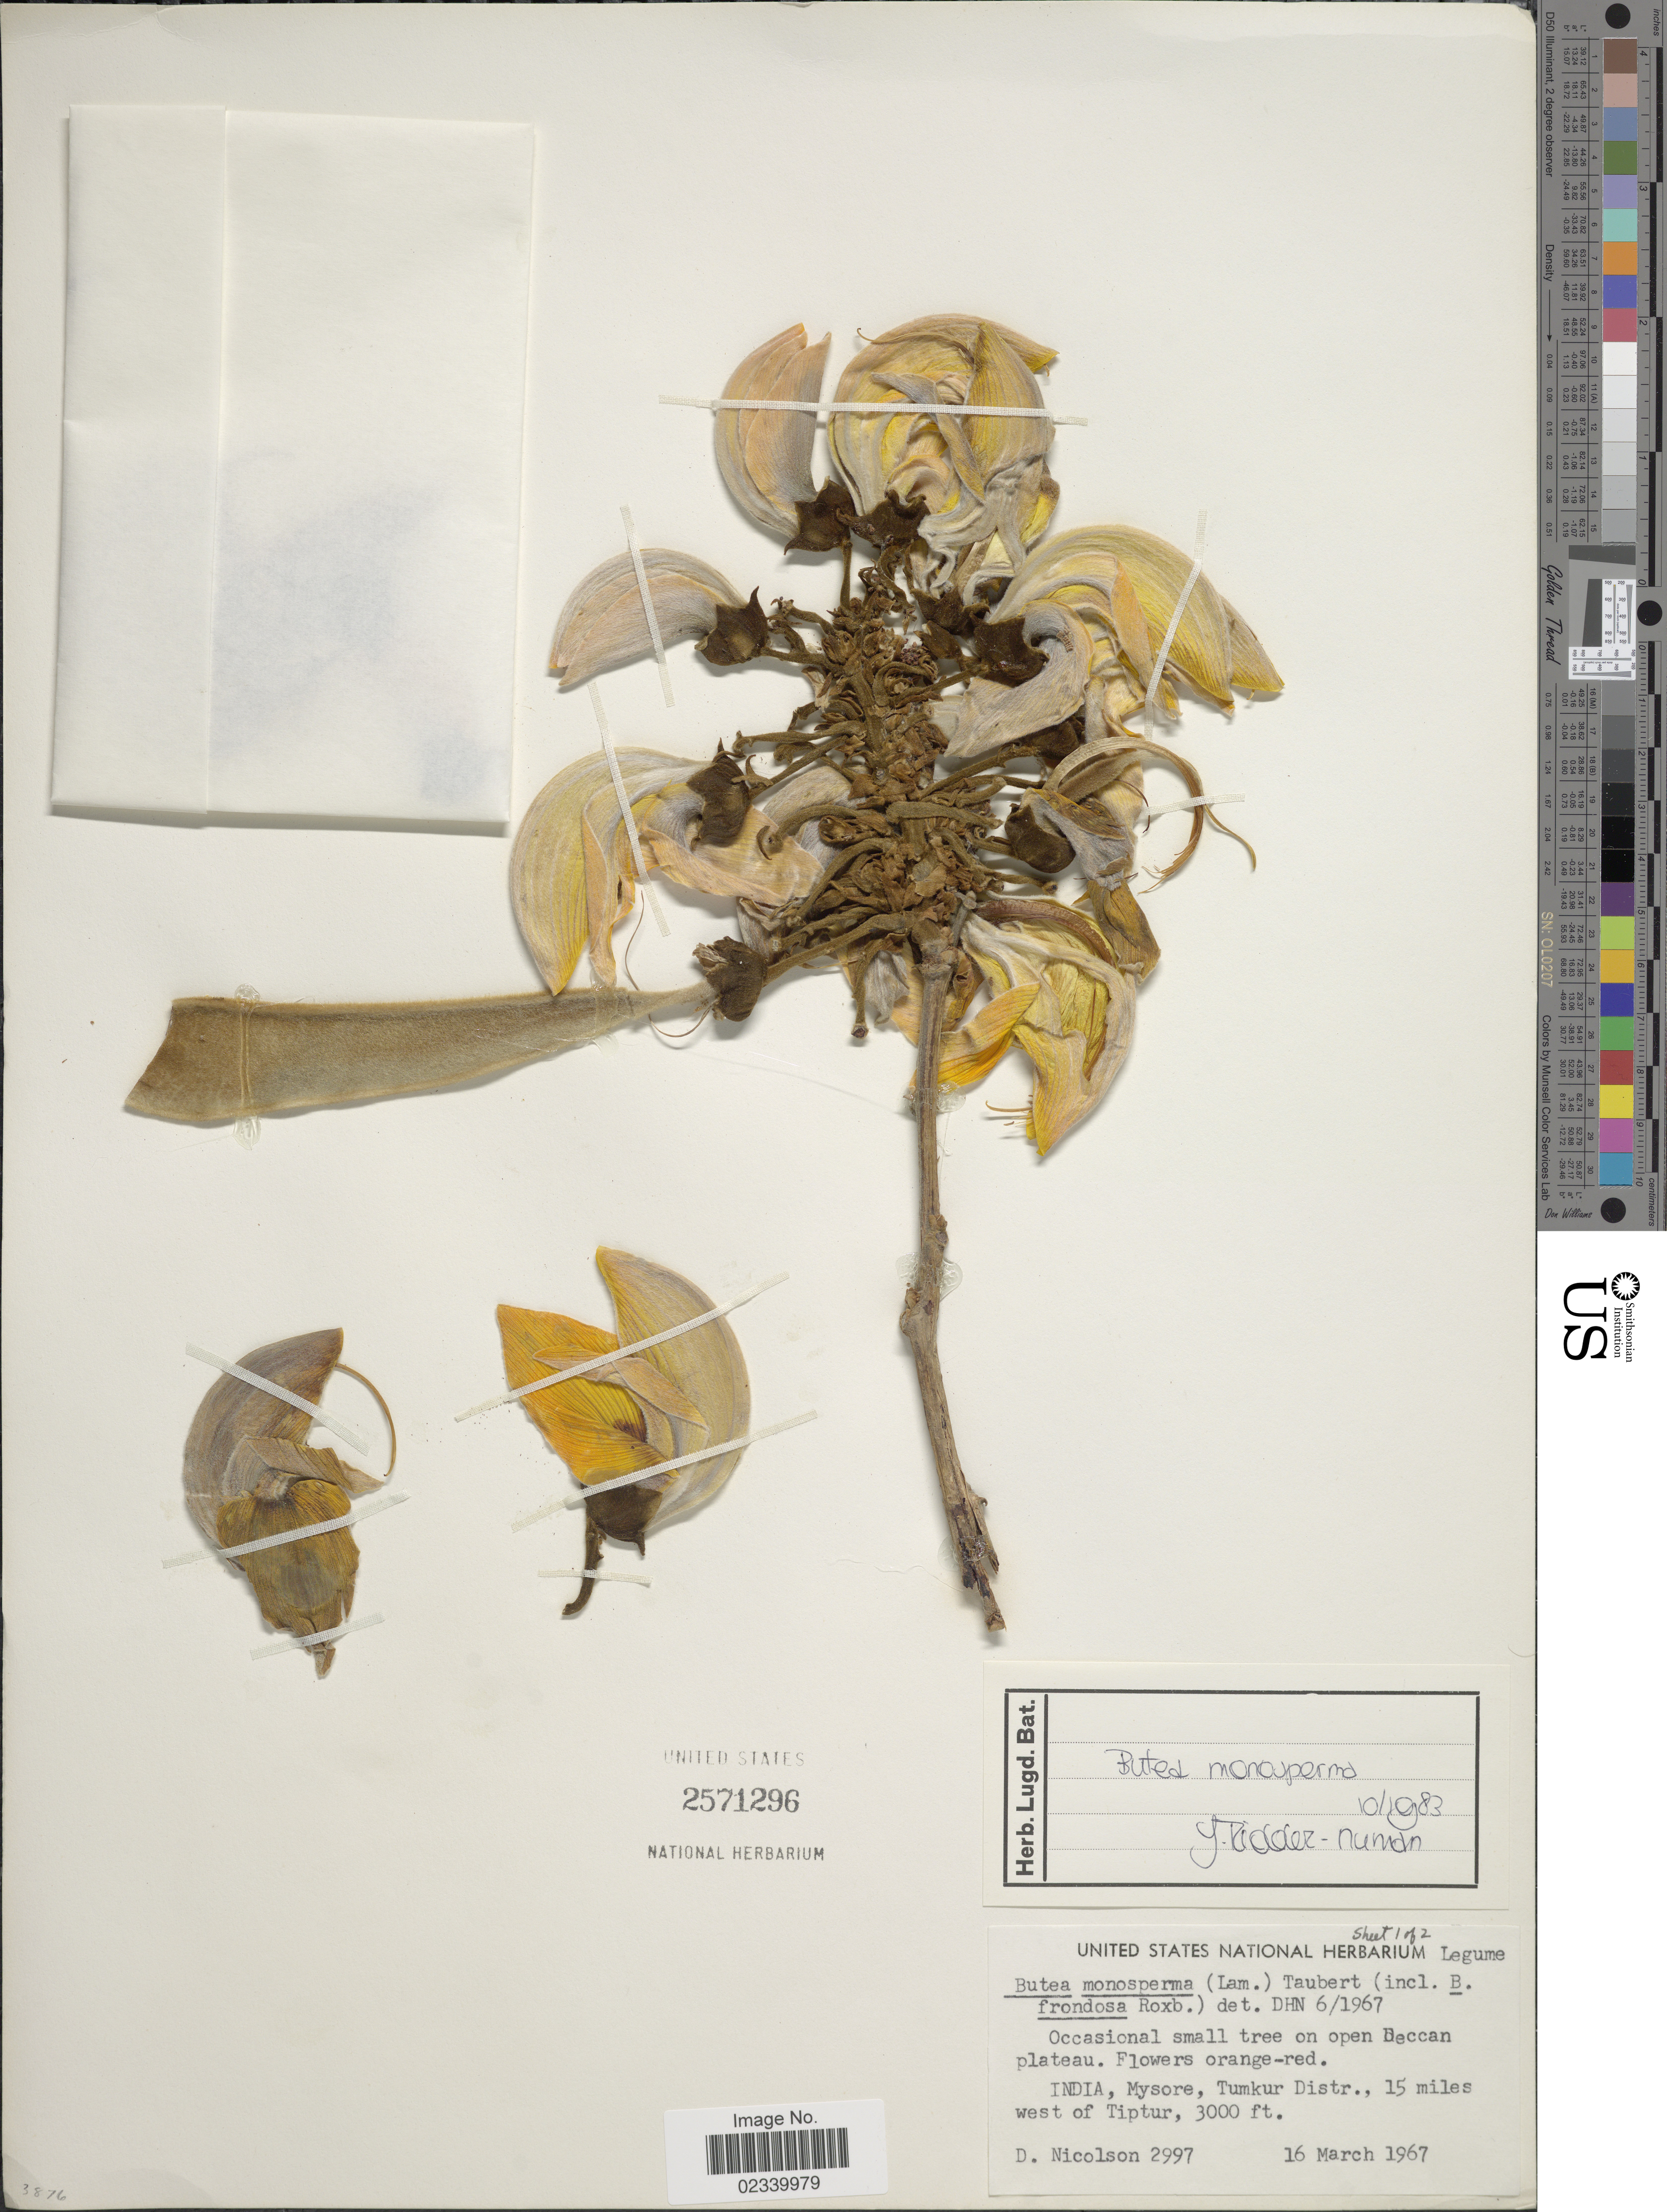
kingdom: Plantae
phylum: Tracheophyta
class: Magnoliopsida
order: Fabales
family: Fabaceae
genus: Butea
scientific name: Butea monosperma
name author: (Lam.) Taub.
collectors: D. H. Nicolson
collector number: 2997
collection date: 1967-03-16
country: India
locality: Mysore, Tumkur Distr., 15 miles west of Tiptur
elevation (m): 914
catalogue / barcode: US 2571296